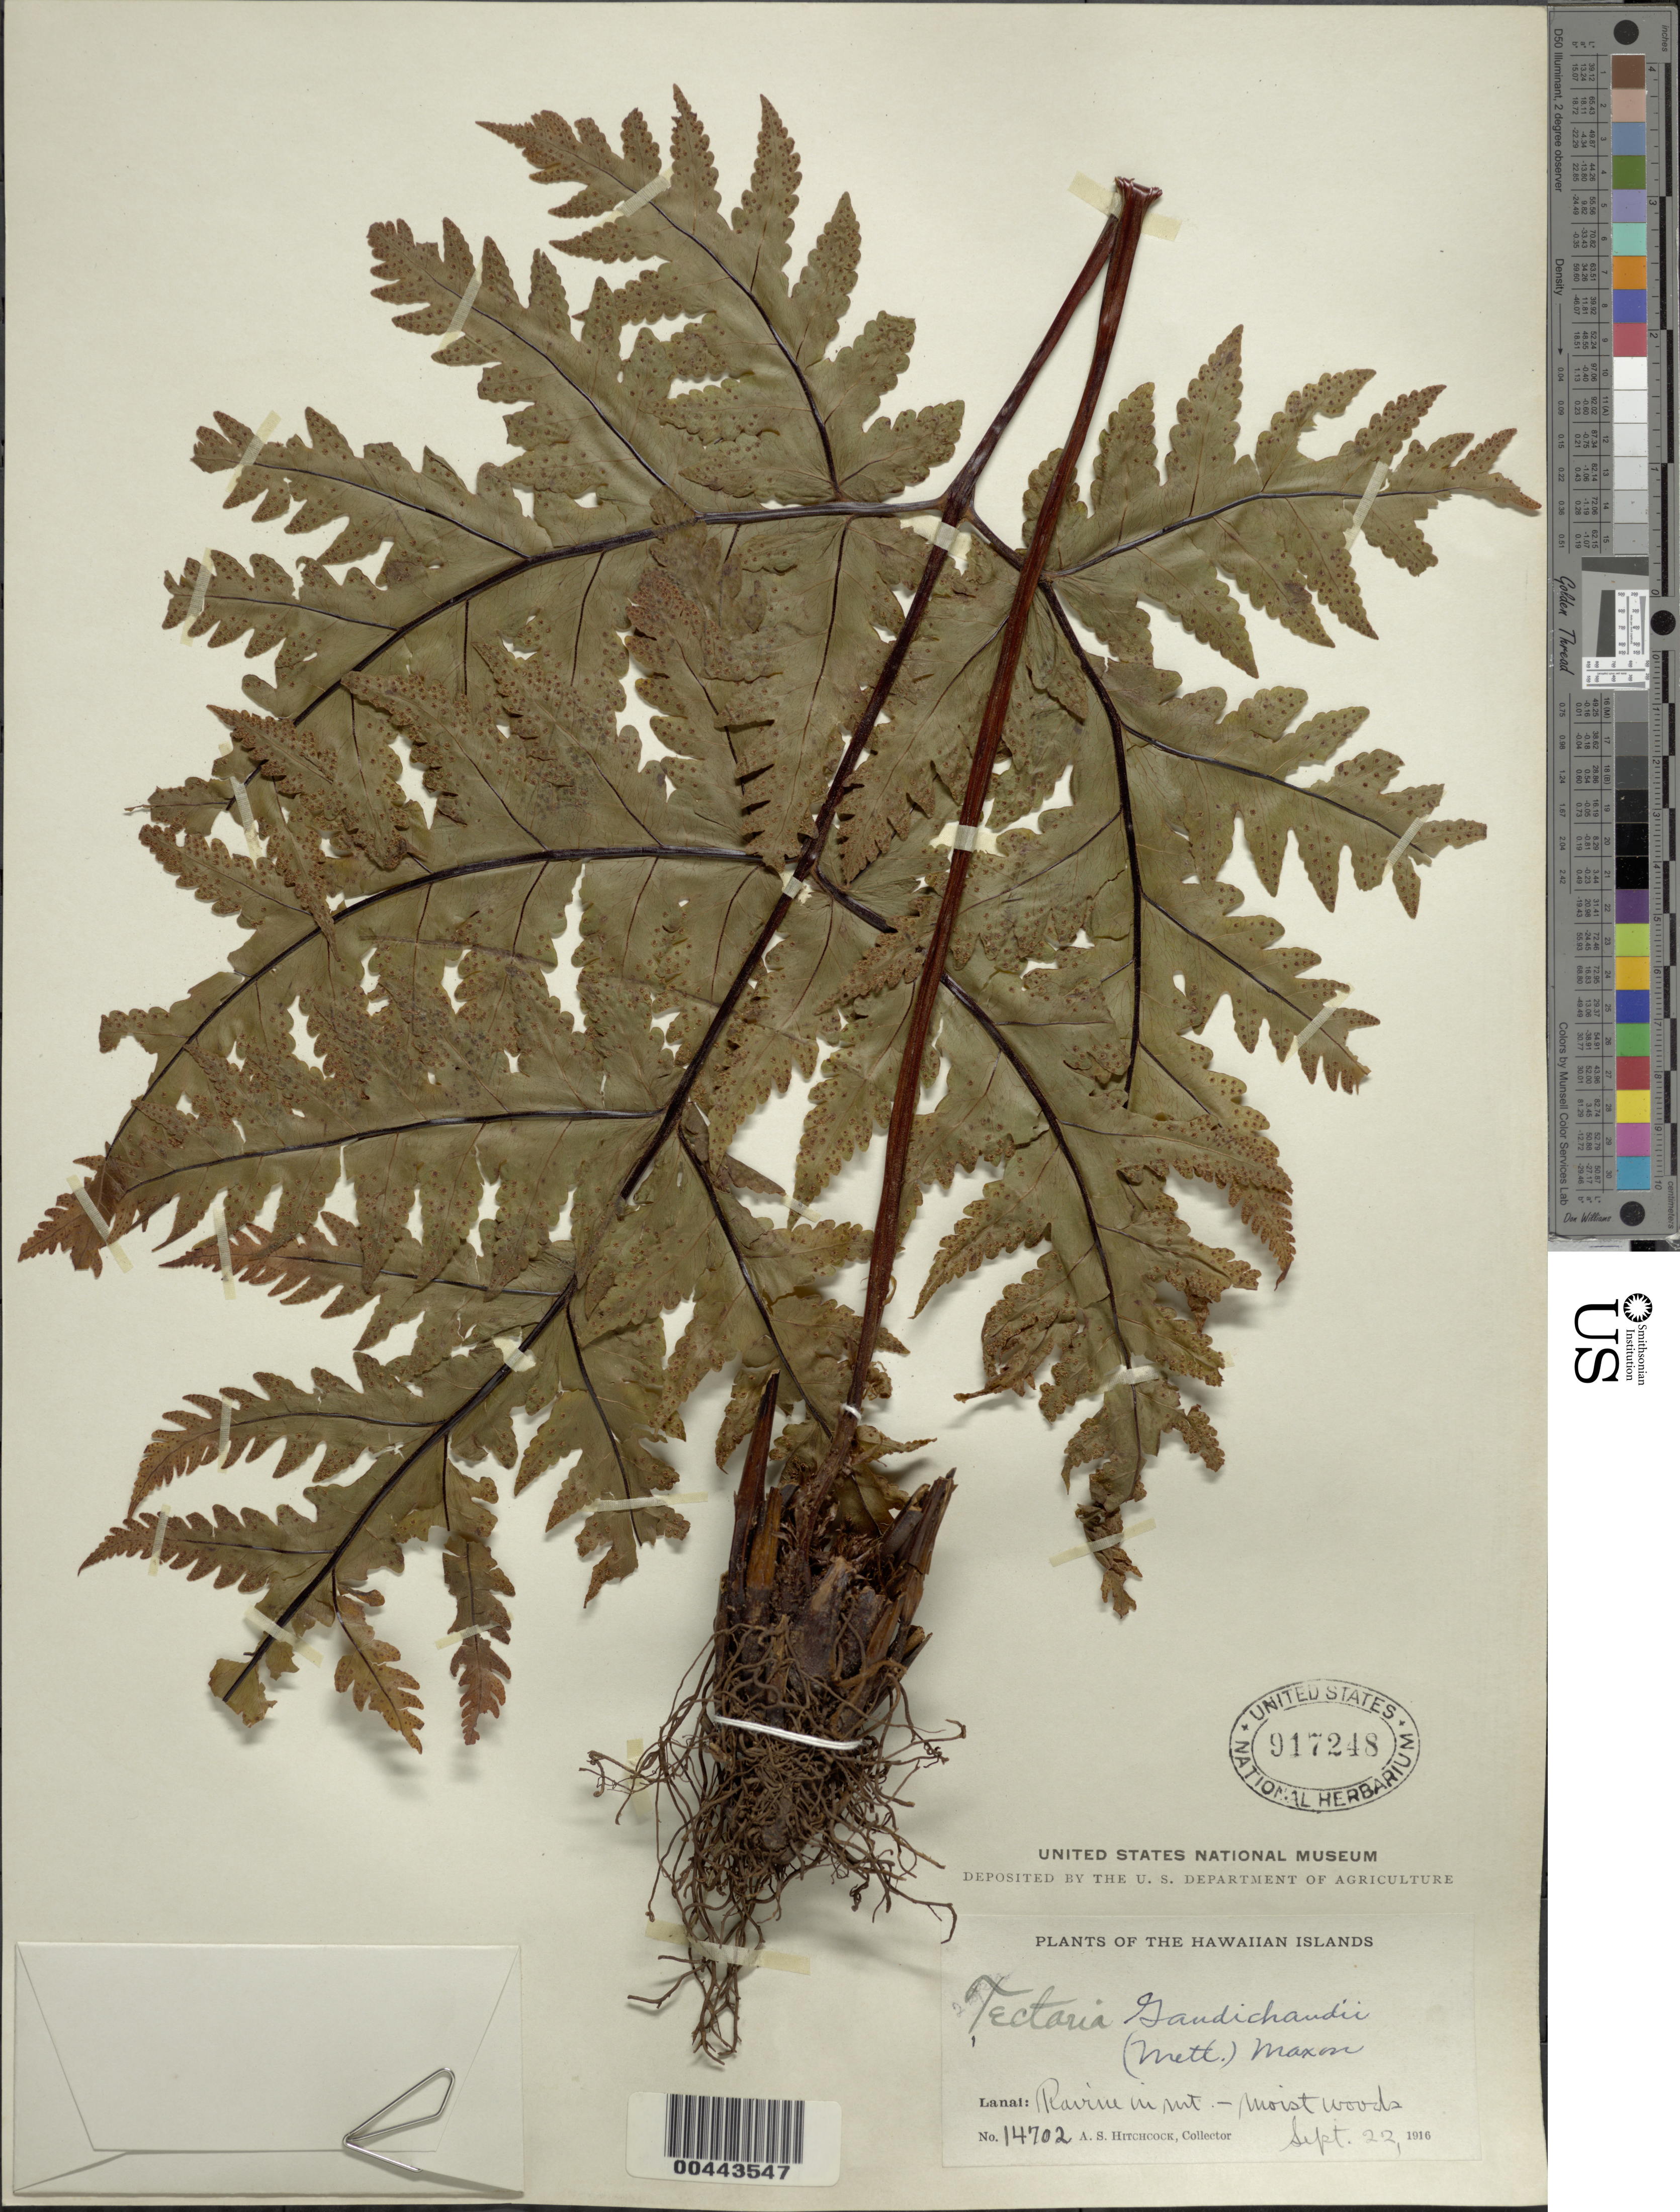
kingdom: Plantae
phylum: Tracheophyta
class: Polypodiopsida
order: Polypodiales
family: Tectariaceae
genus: Tectaria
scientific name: Tectaria gaudichaudii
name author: (Mett.) Maxon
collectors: A. S. Hitchcock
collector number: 14702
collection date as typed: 22 Sep 1916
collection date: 1916-09-22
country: United States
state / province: Hawaii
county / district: Maui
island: Lana'i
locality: Ravine in mountain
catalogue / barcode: US 917248